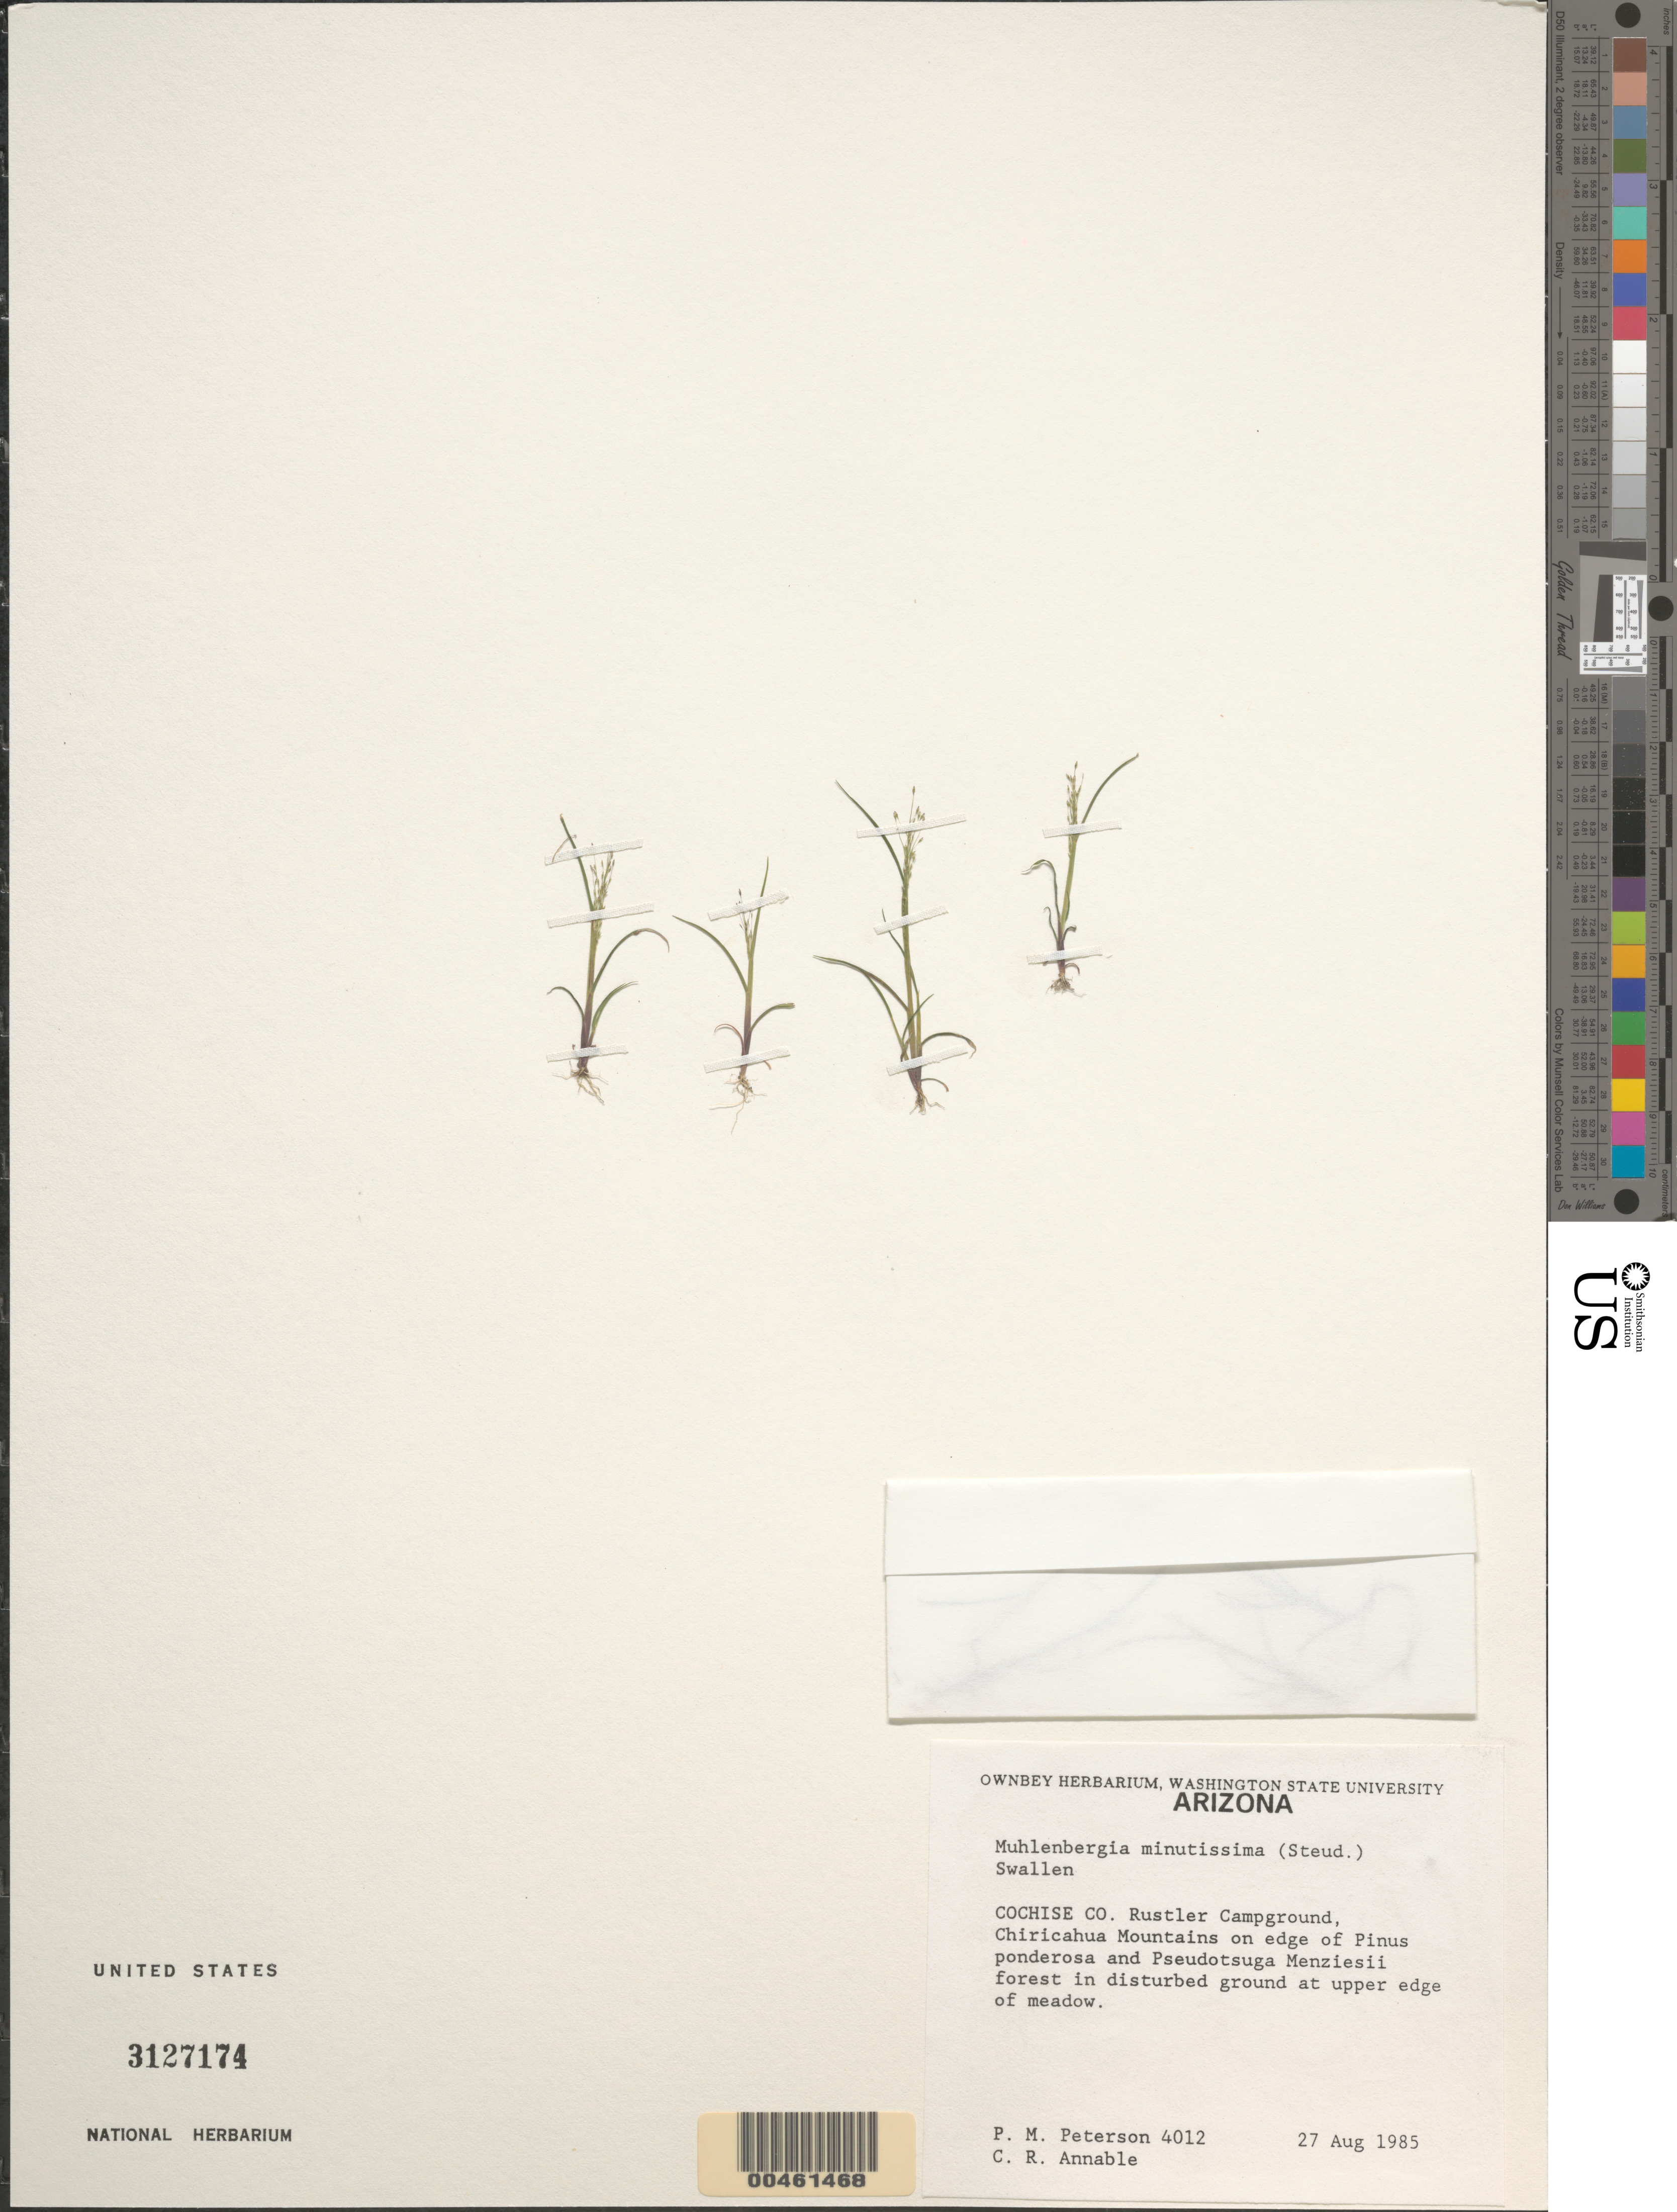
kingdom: Plantae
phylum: Tracheophyta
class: Liliopsida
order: Poales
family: Poaceae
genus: Muhlenbergia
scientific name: Muhlenbergia minutissima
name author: (Steud.) Swallen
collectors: P. M. Peterson & C. R. Annable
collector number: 04012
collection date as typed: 27 Aug 1994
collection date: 1994-08-27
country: United States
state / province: Arizona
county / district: Cochise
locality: Rustler Campground, Chiricahua Mountains.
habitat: On edge of forest with Pinus ponderosa, Pseudotsuga menziesii in disturbed ground at upper edge of meadow.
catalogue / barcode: US 3127174